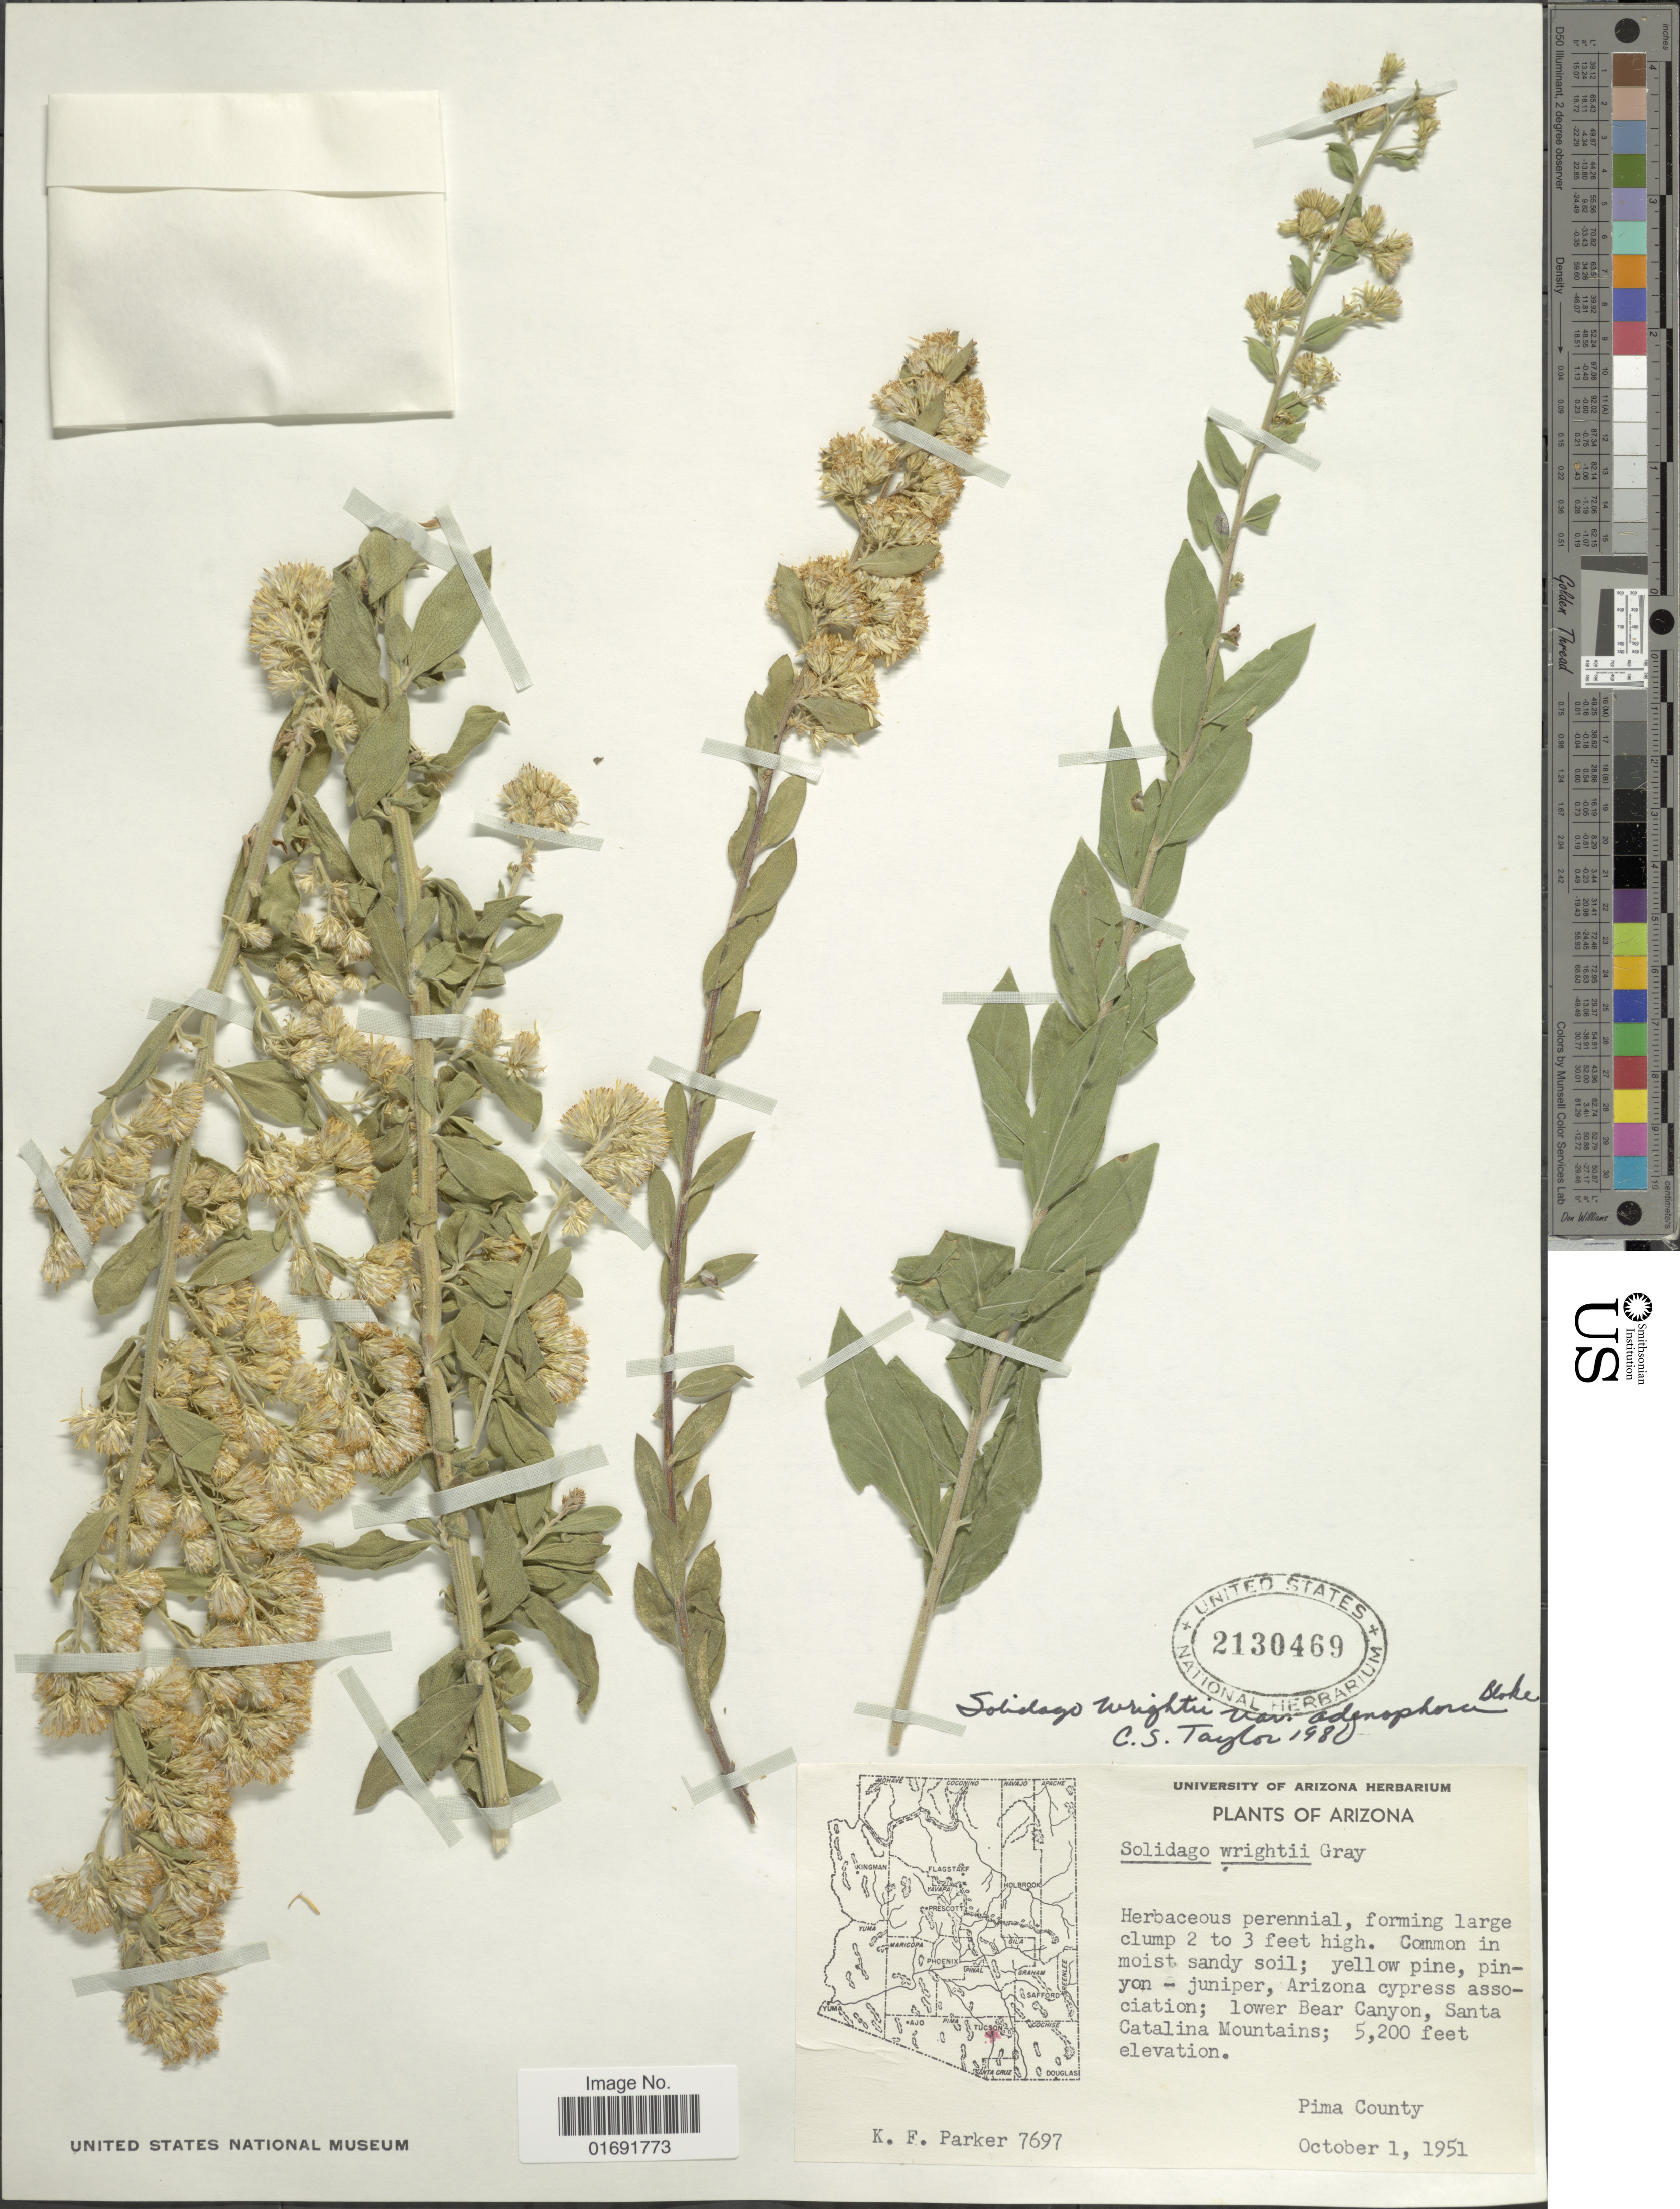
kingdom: Plantae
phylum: Tracheophyta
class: Magnoliopsida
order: Asterales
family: Asteraceae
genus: Solidago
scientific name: Solidago wrightii var. adenophora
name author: S.F. Blake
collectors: K. F. Parker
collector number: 7697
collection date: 1951-10-01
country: United States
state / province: Arizona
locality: Arizona cypress association, lower Bear Canyon, Santa Catalina Mountains, Pima County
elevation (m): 1585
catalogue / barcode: US 2130469